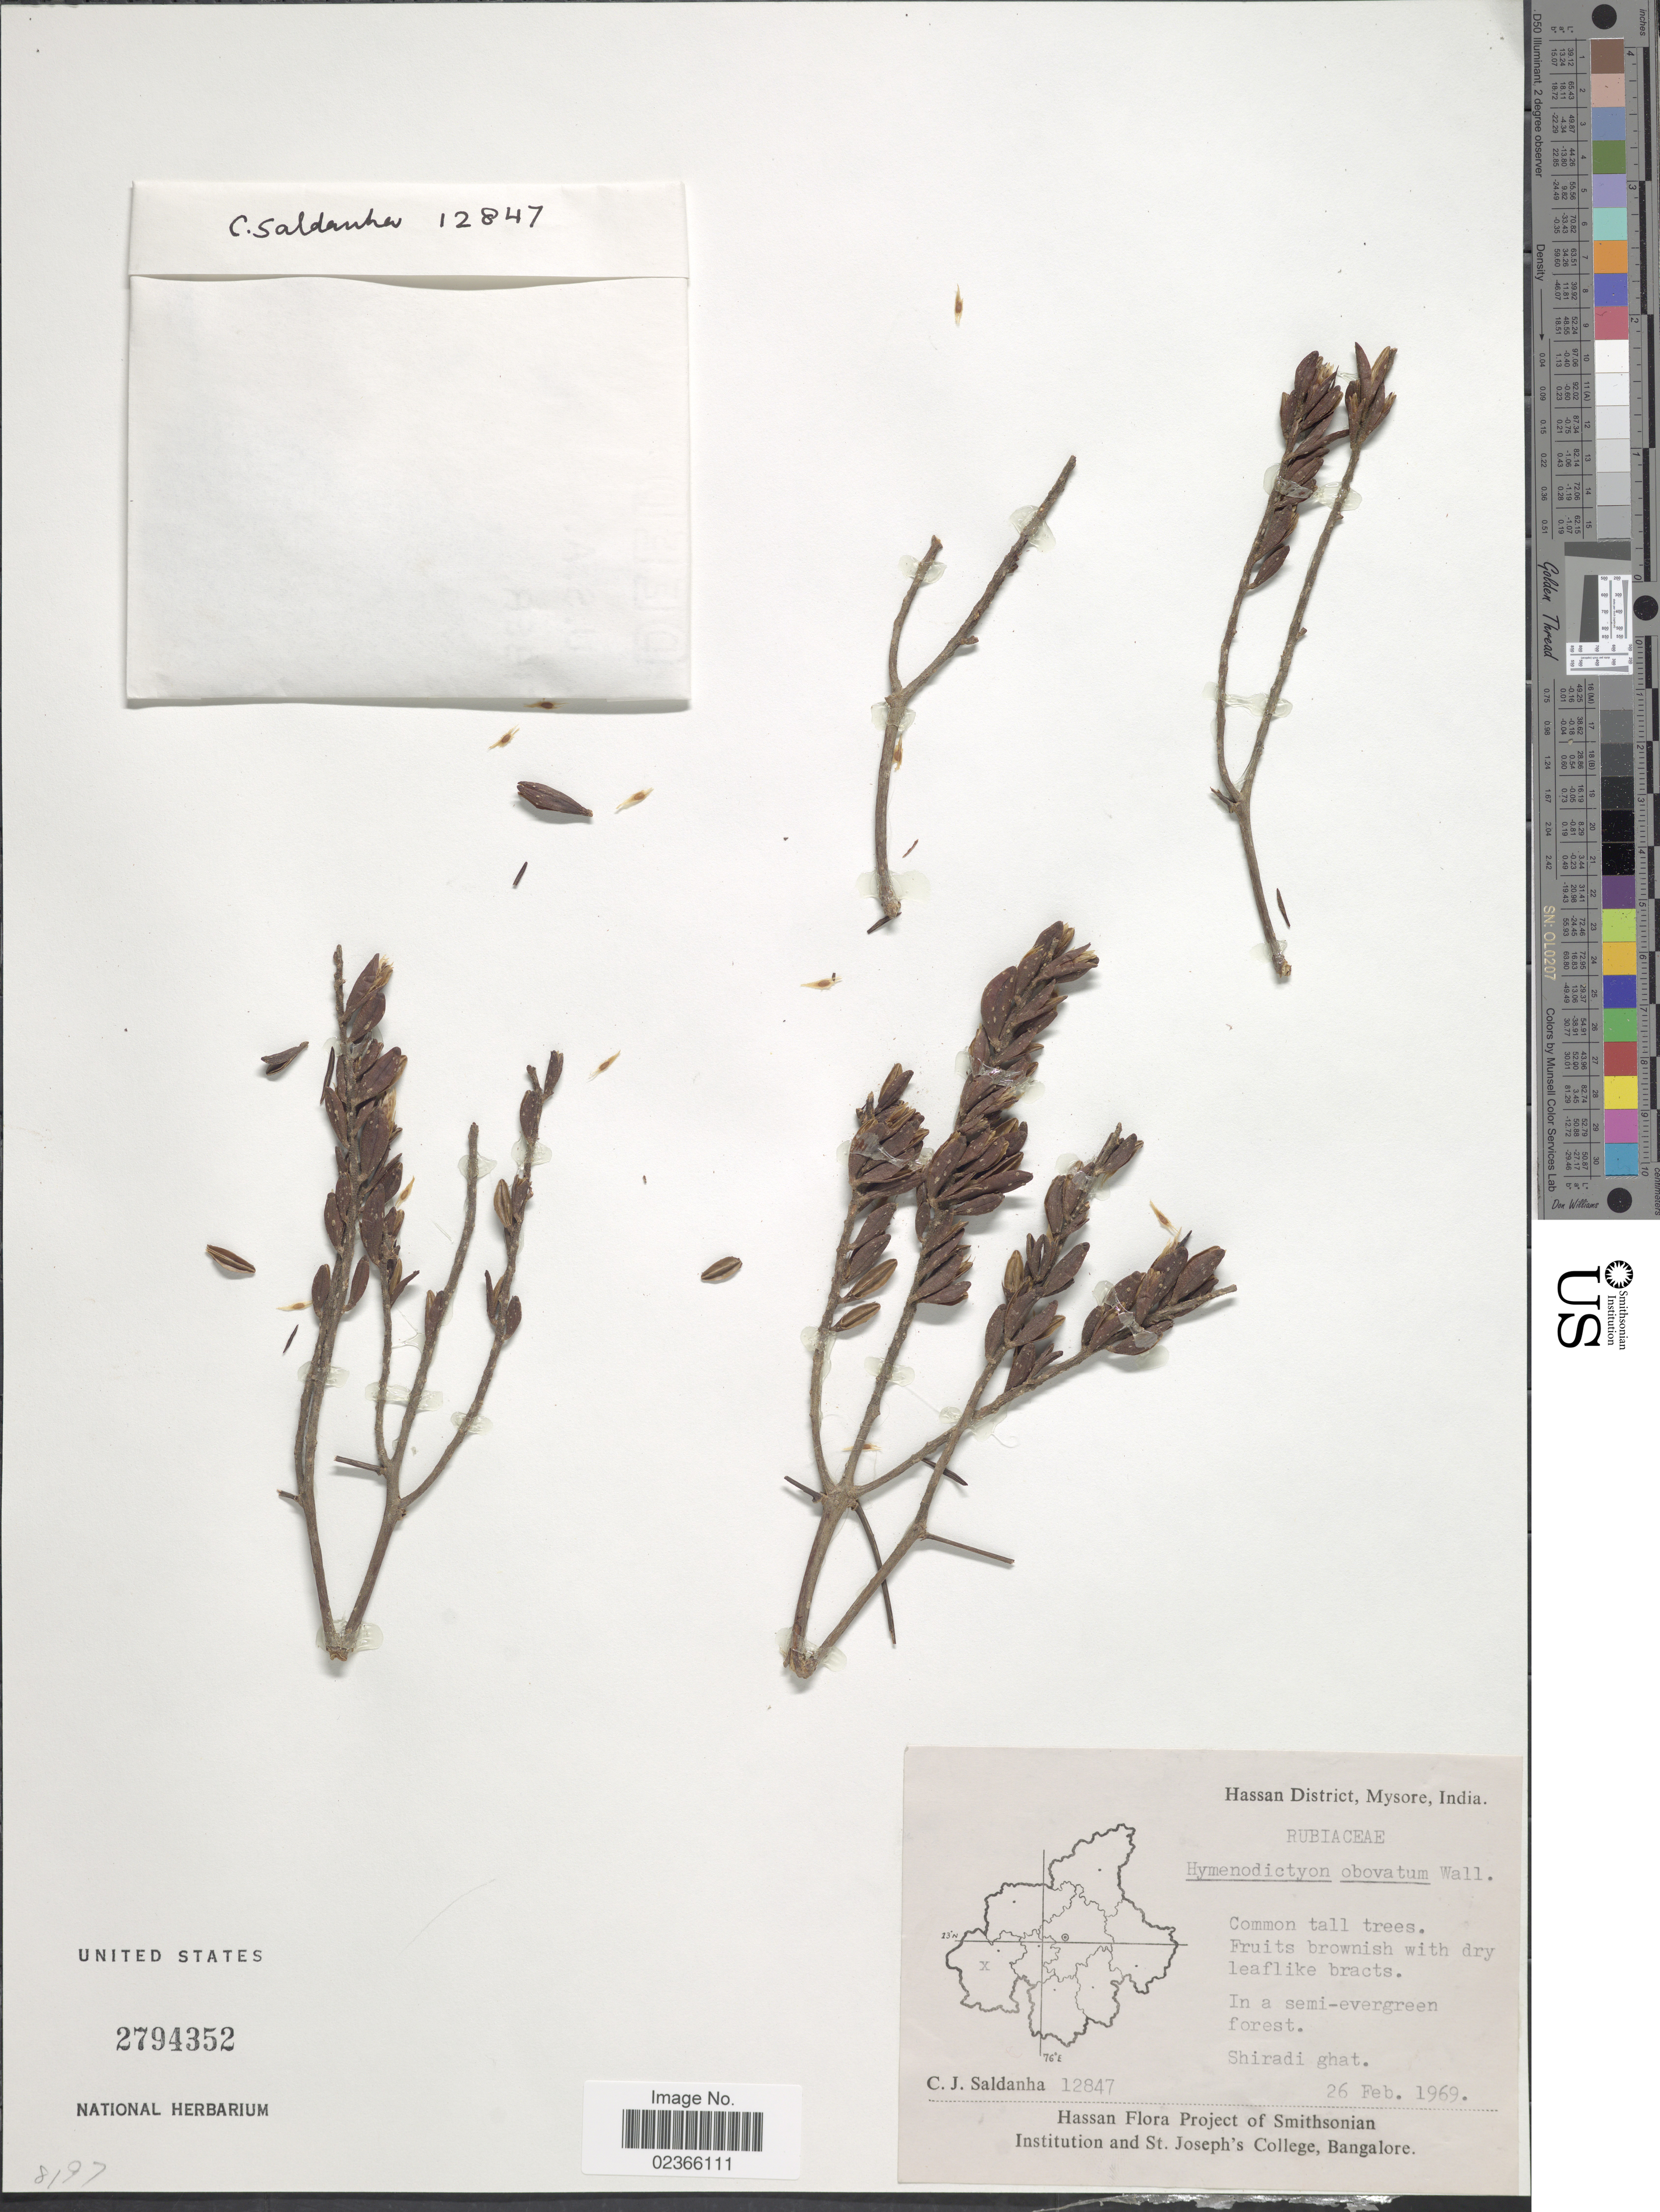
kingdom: Plantae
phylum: Tracheophyta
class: Magnoliopsida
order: Gentianales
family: Rubiaceae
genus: Hymenodictyon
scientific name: Hymenodictyon obovatum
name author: Wall.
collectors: C. J. Saldanha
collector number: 12847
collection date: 1969-02-26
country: India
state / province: Karnataka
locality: Hassan District, Mysore India. Shiradi ghat.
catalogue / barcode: US 2794352